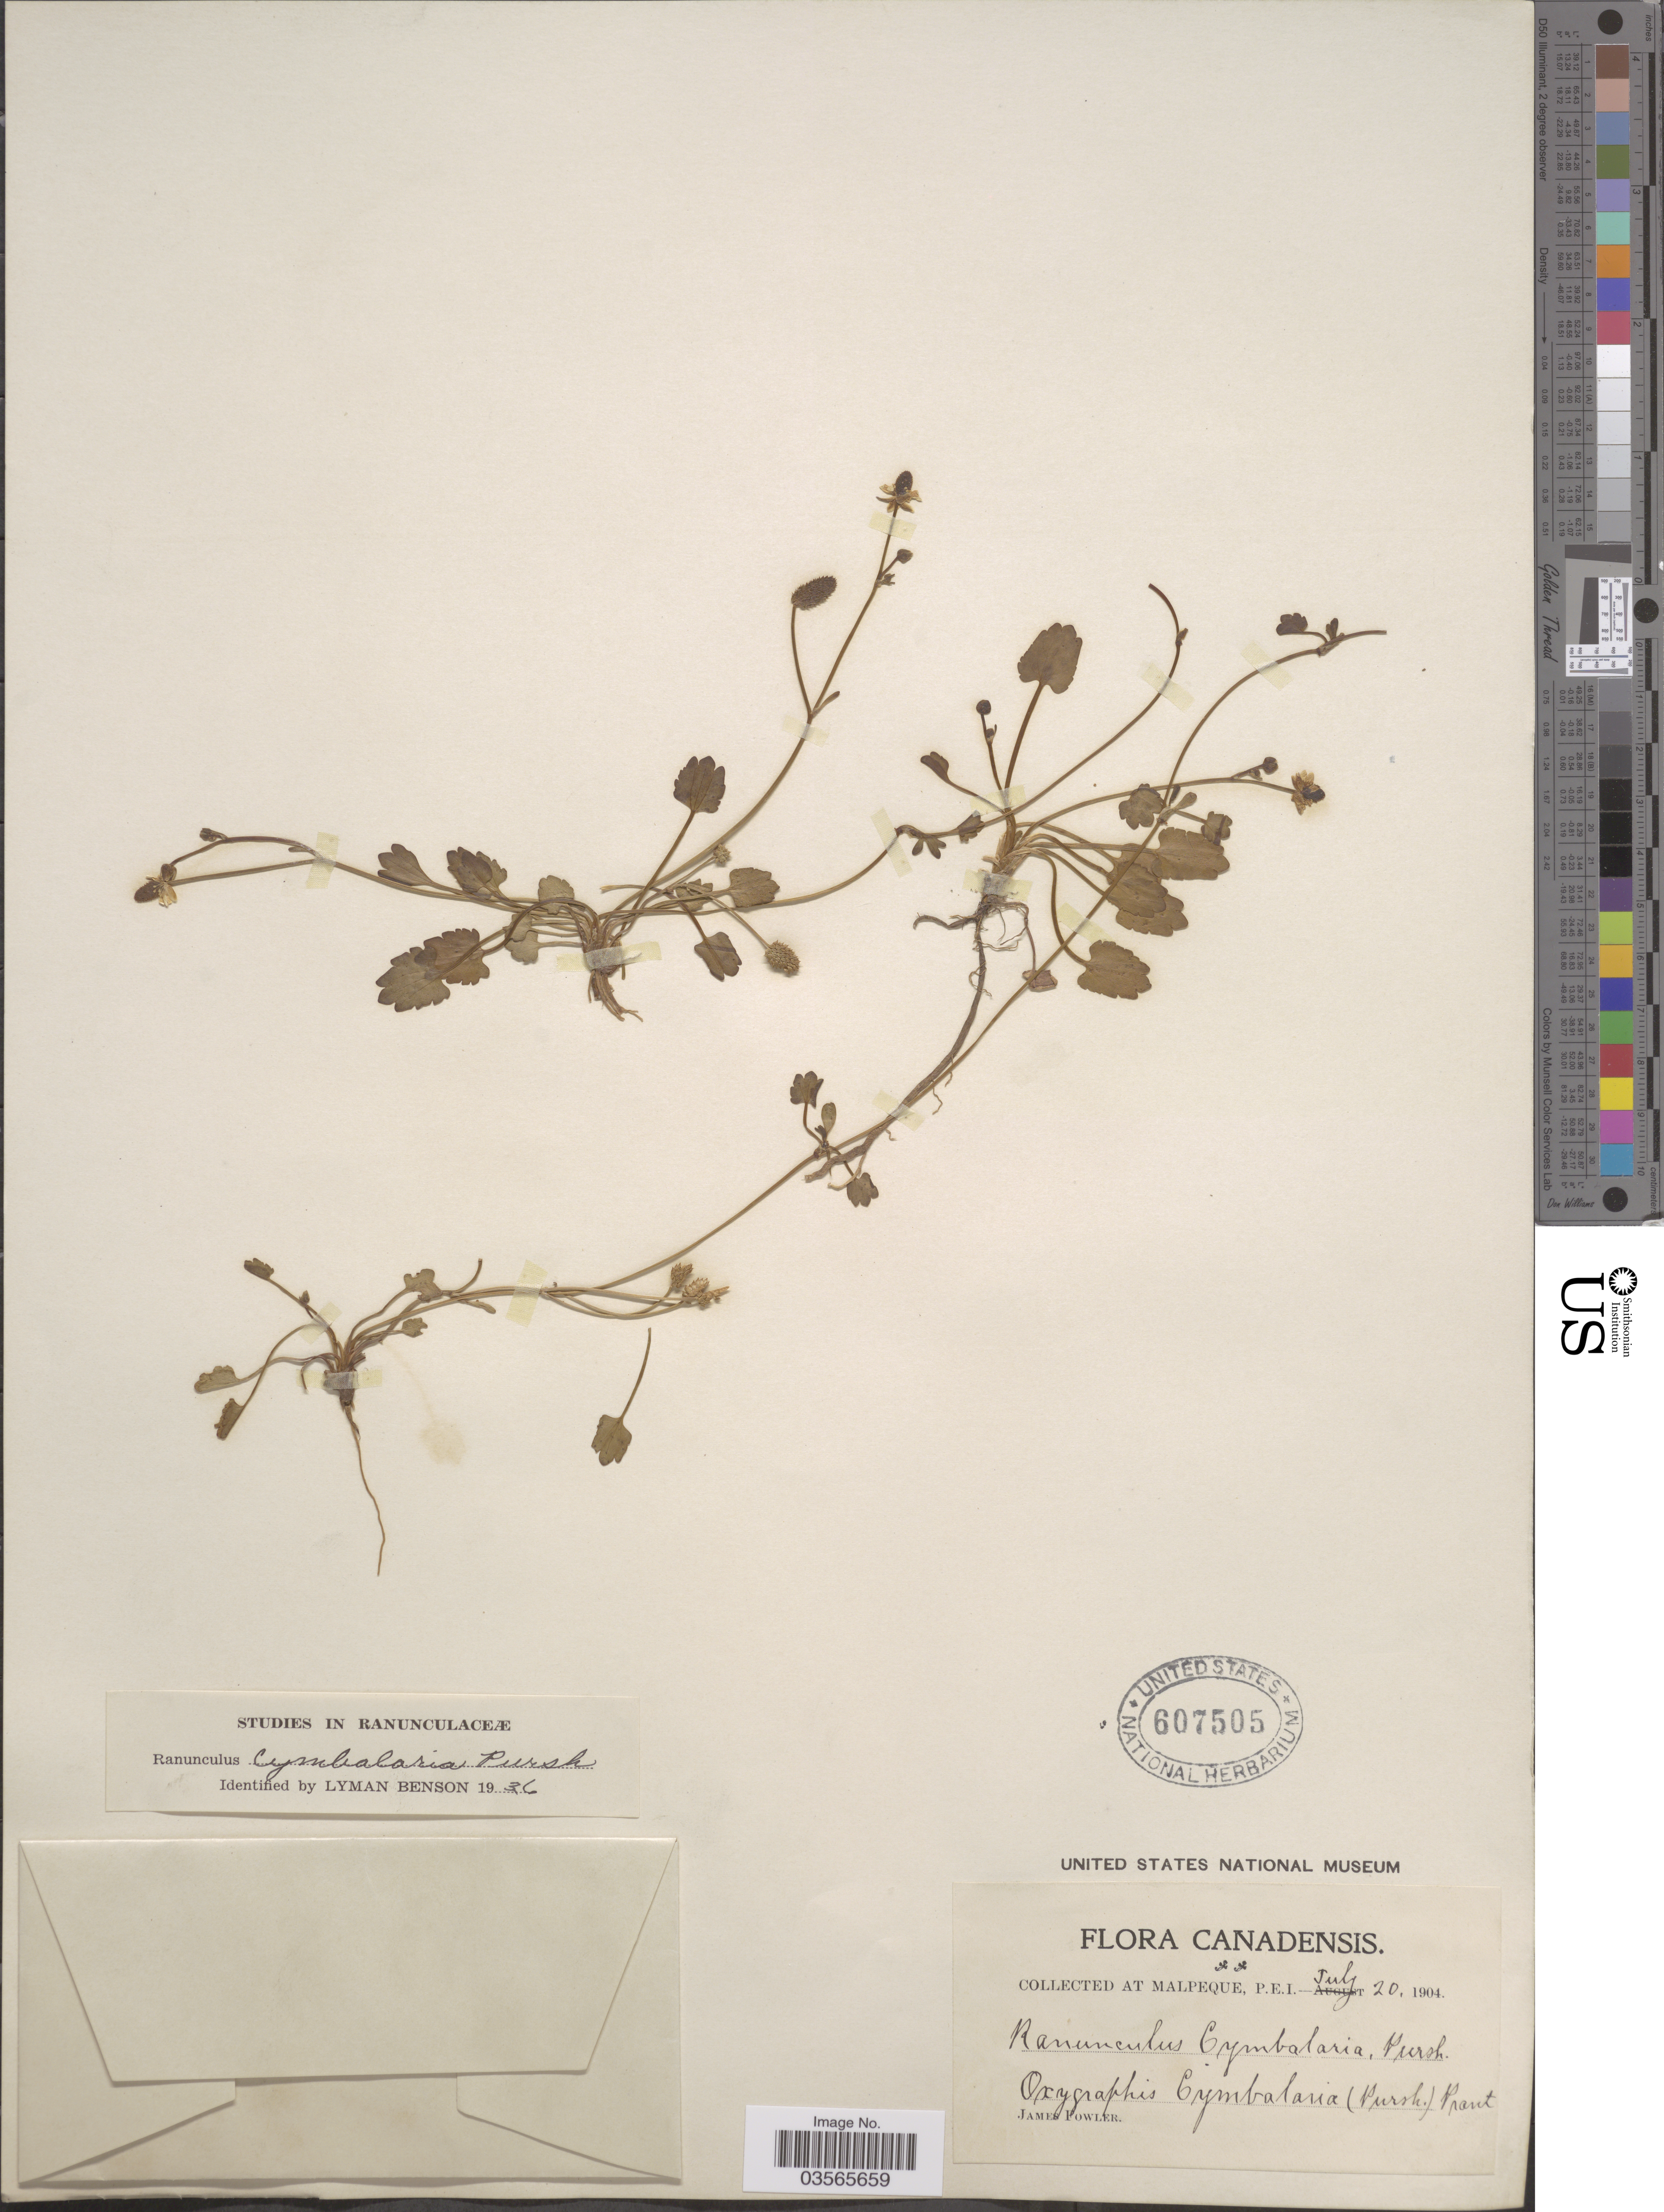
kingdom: Plantae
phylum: Tracheophyta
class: Magnoliopsida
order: Ranunculales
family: Ranunculaceae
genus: Halerpestes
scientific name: Halerpestes cymbalaria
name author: (Pursh) Greene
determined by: Strong, M. T., (US), Smithsonian Institution - National Museum of Natural History (UNITED STATES)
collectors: J. Fowler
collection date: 1904-07-20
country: Canada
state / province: Prince Edward Island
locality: Canadensis. Malpeque.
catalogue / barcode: US 607505